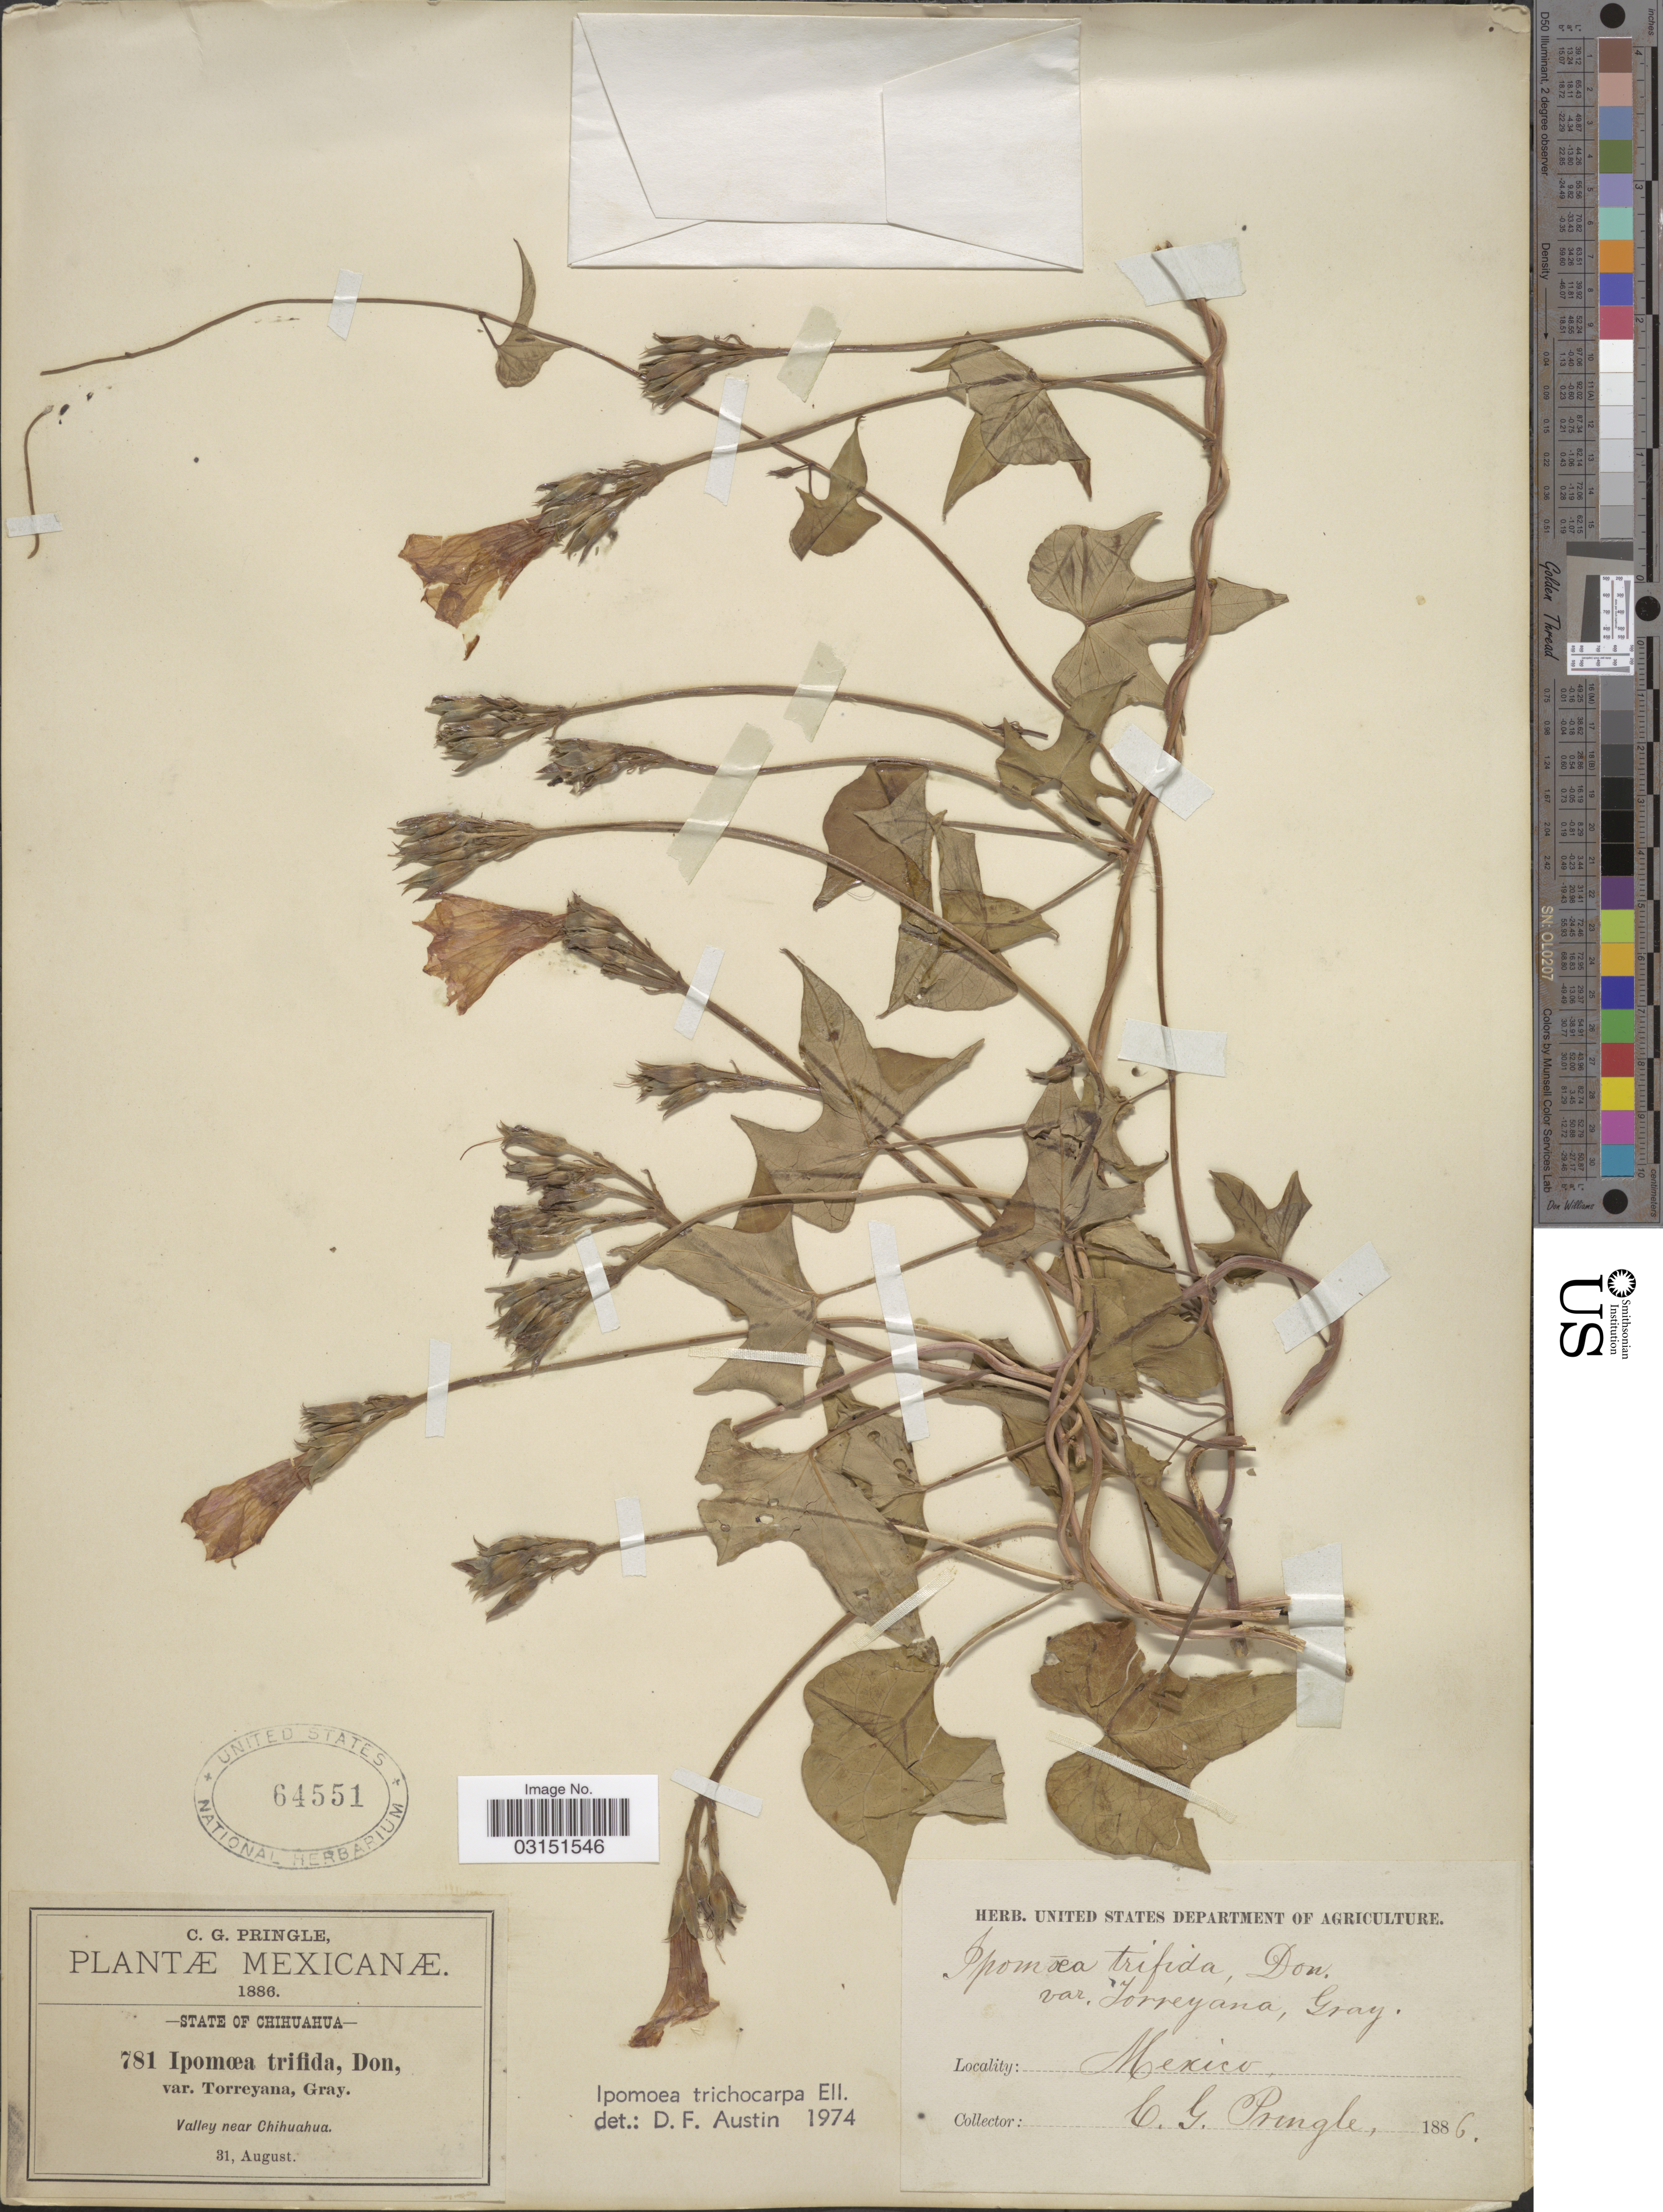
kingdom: Plantae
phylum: Tracheophyta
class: Magnoliopsida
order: Solanales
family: Convolvulaceae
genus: Ipomoea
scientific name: Ipomoea trichocarpa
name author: Elliott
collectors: C. G. Pringle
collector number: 781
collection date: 1886-08-31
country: Mexico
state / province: Chihuahua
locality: Valley near Chihuahua.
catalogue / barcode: US 64551